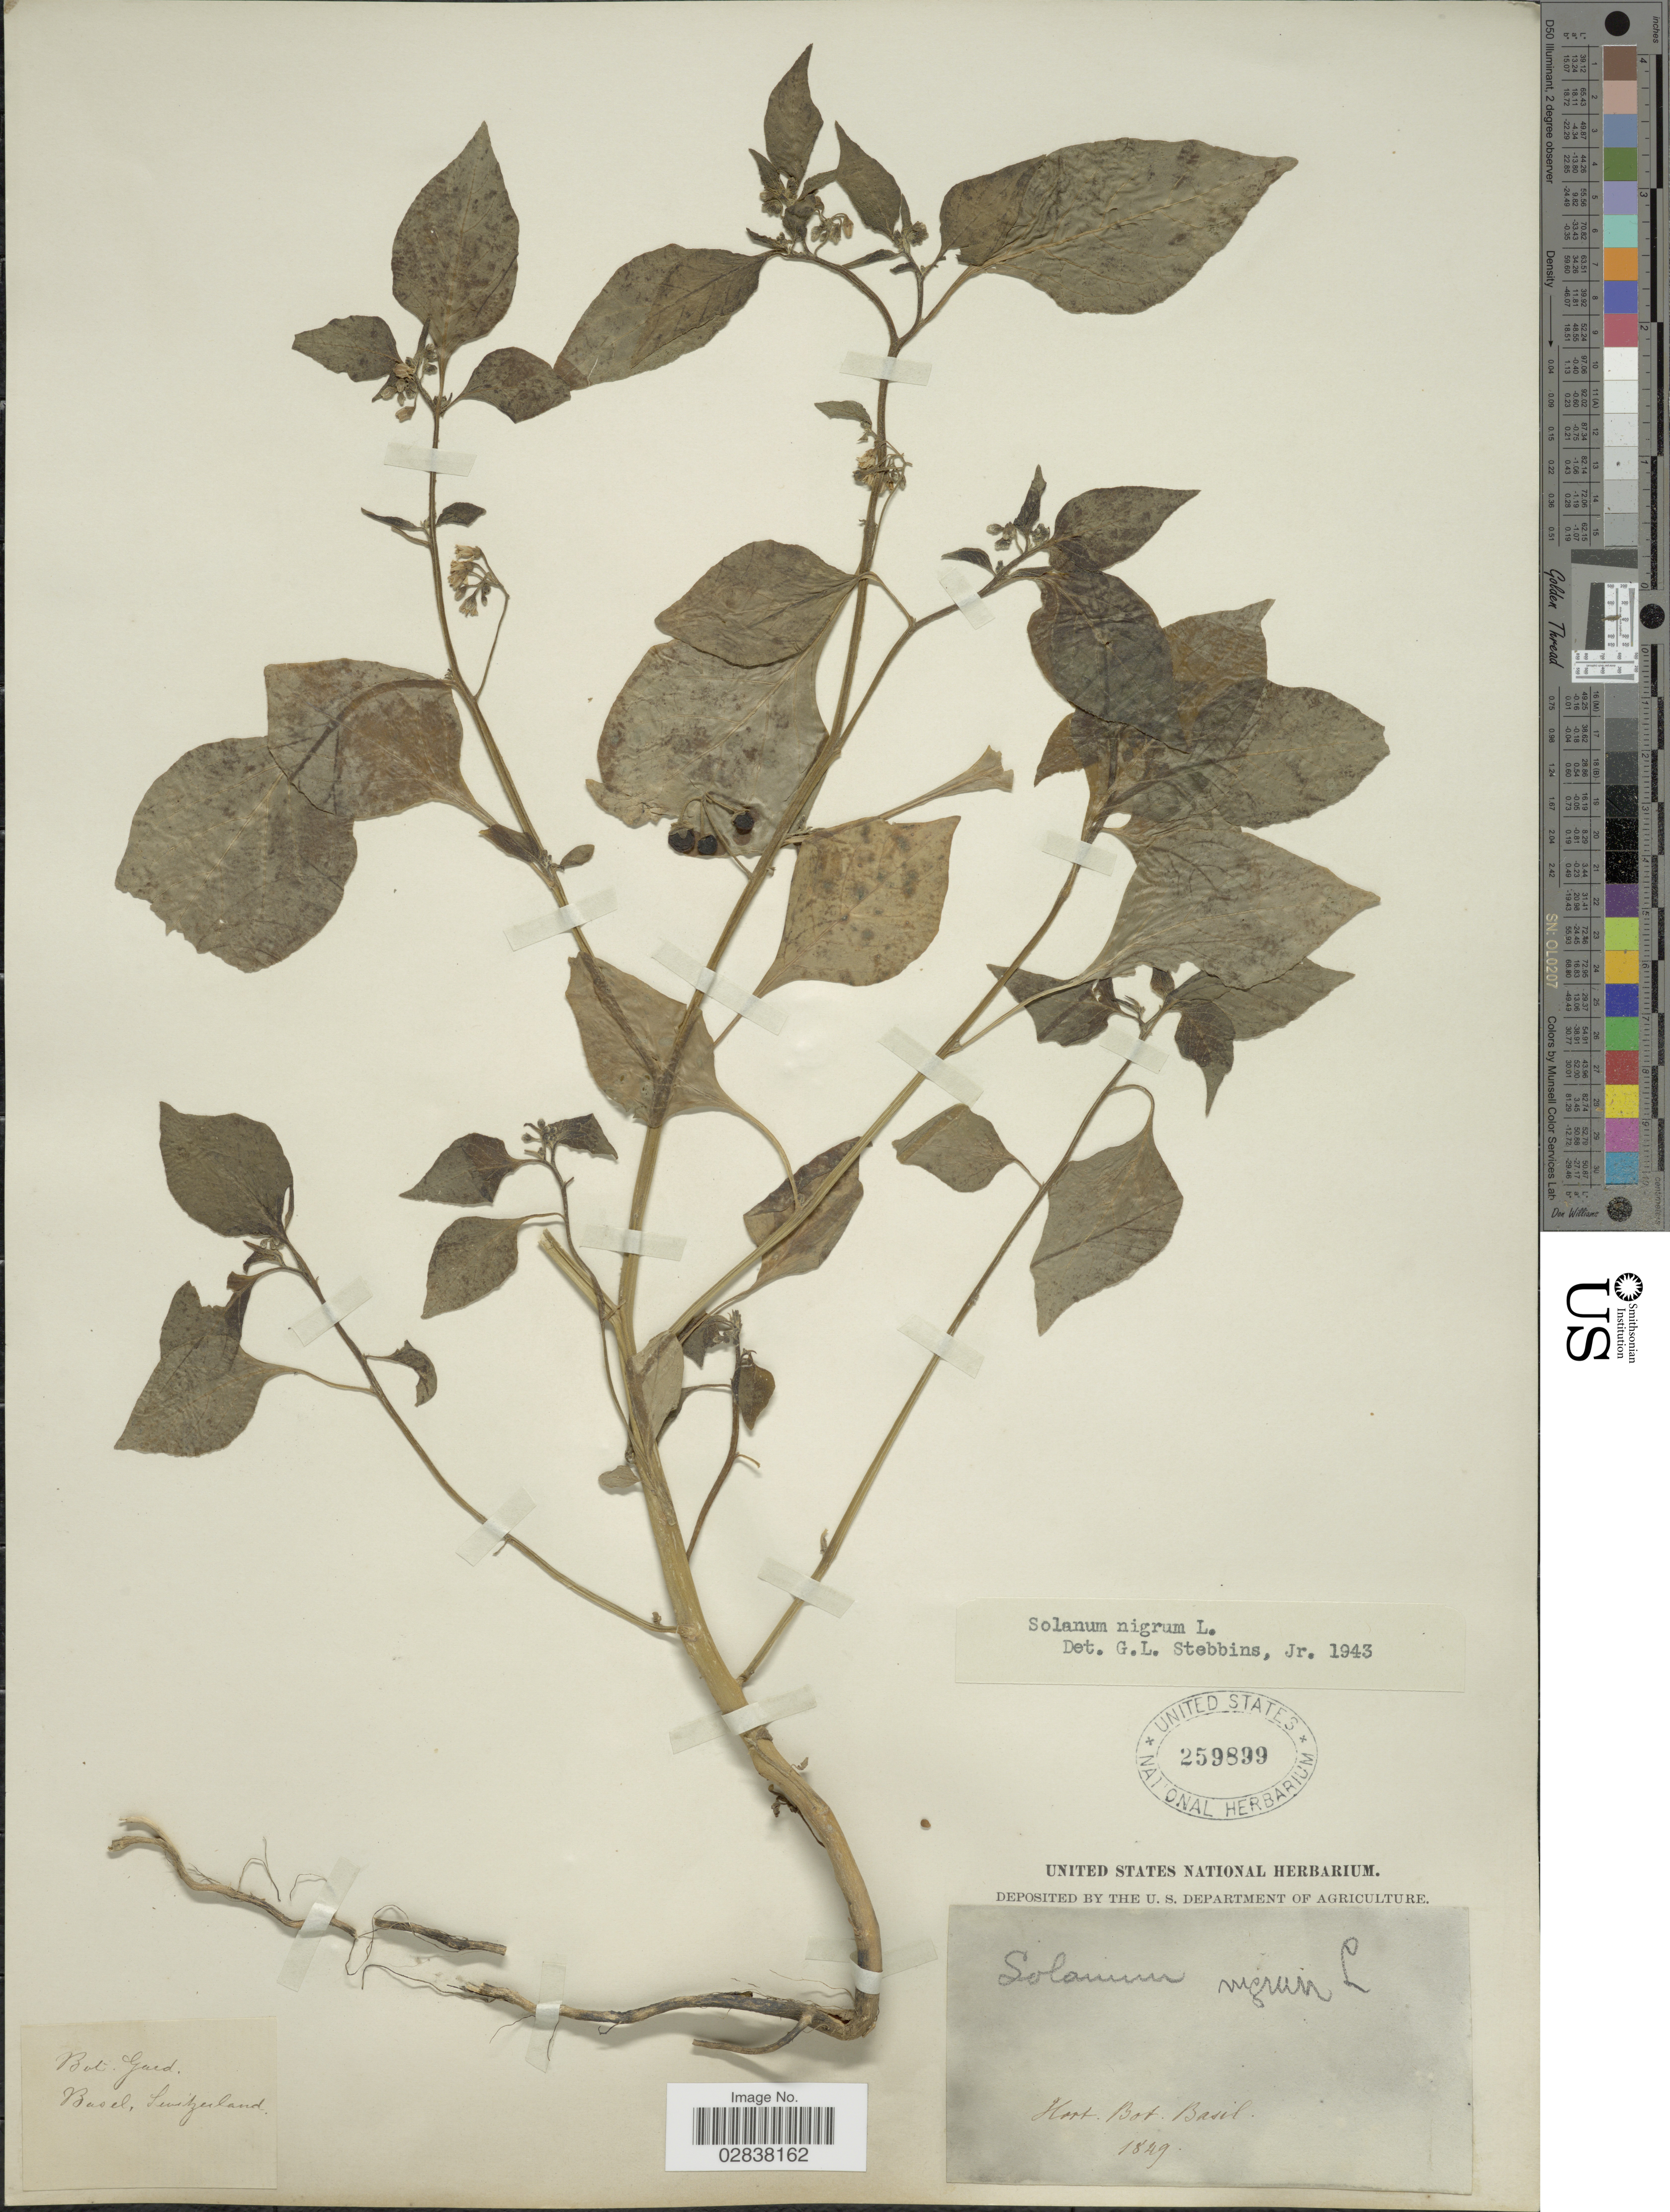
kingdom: Plantae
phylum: Tracheophyta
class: Magnoliopsida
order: Solanales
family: Solanaceae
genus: Solanum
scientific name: Solanum nigrum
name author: L.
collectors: ex herb. United States National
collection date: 1849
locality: Hort bot. Basil.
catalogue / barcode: US 259899